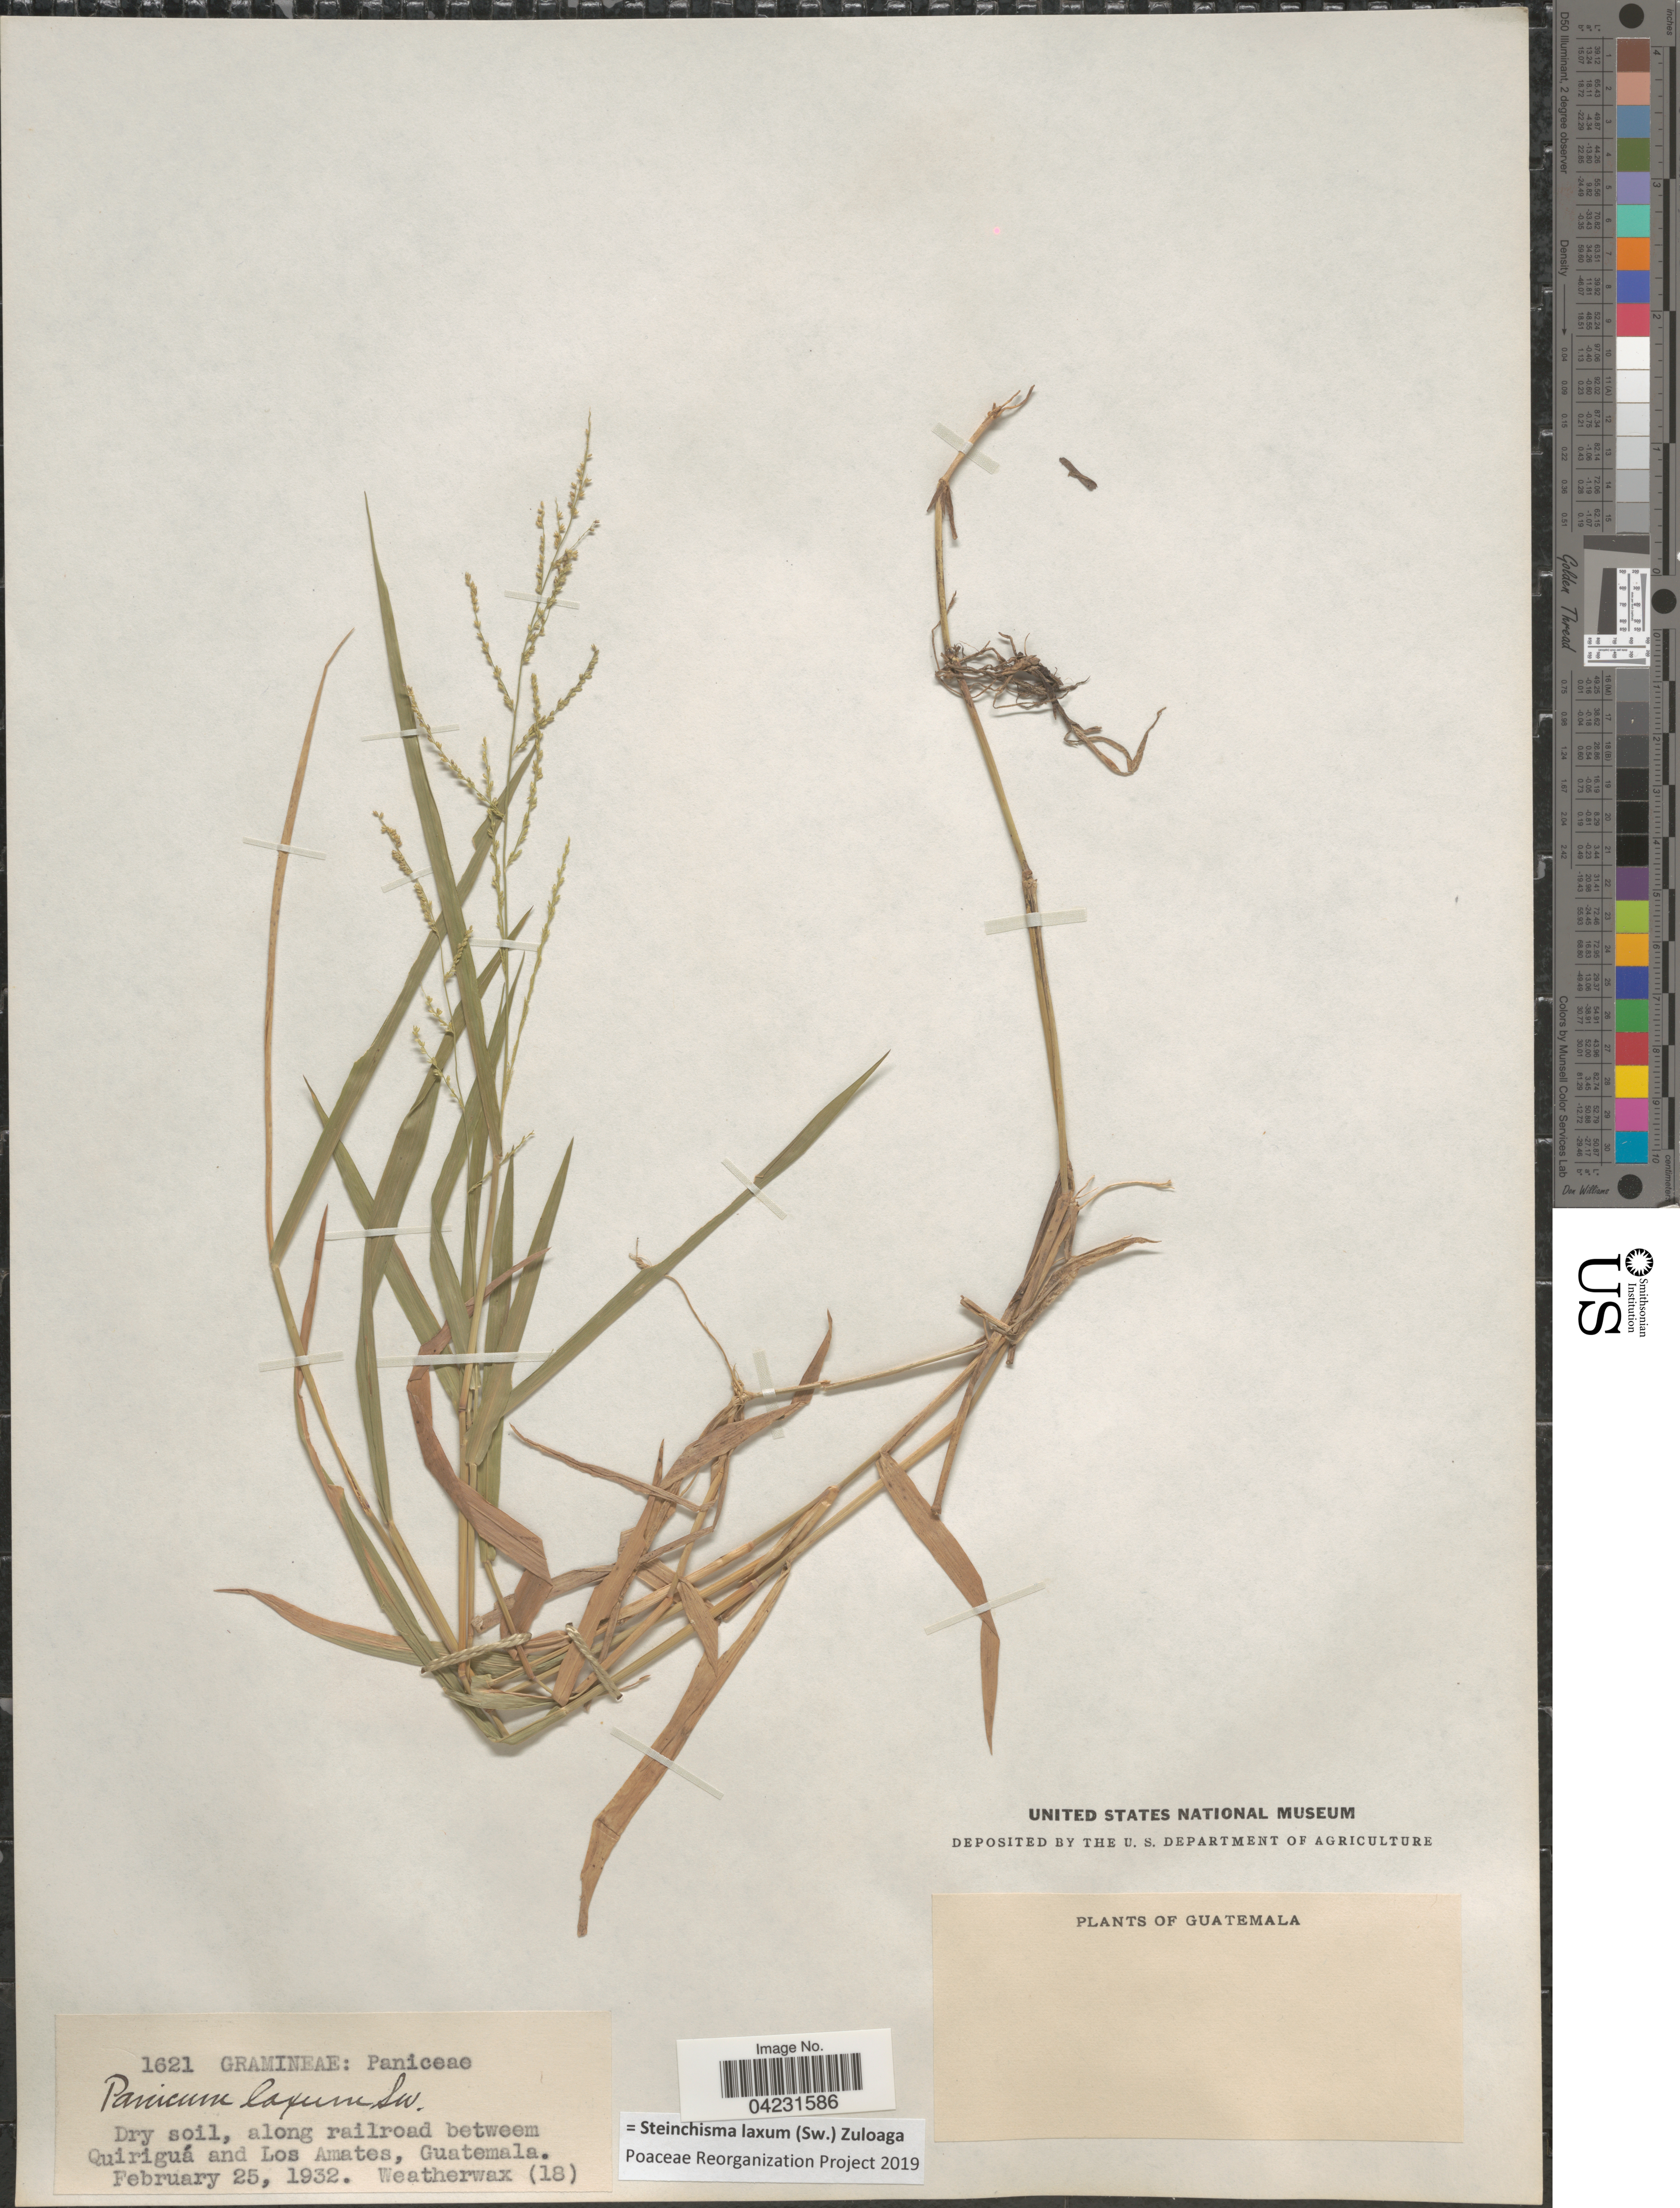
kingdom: Plantae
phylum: Tracheophyta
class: Liliopsida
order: Poales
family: Poaceae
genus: Steinchisma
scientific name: Steinchisma laxum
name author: (Sw.) Zuloaga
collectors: -. Weatherwax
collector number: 18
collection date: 1932-02-25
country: Guatemala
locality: Dry soil, along railroad between Quiriguá and Los Amates.